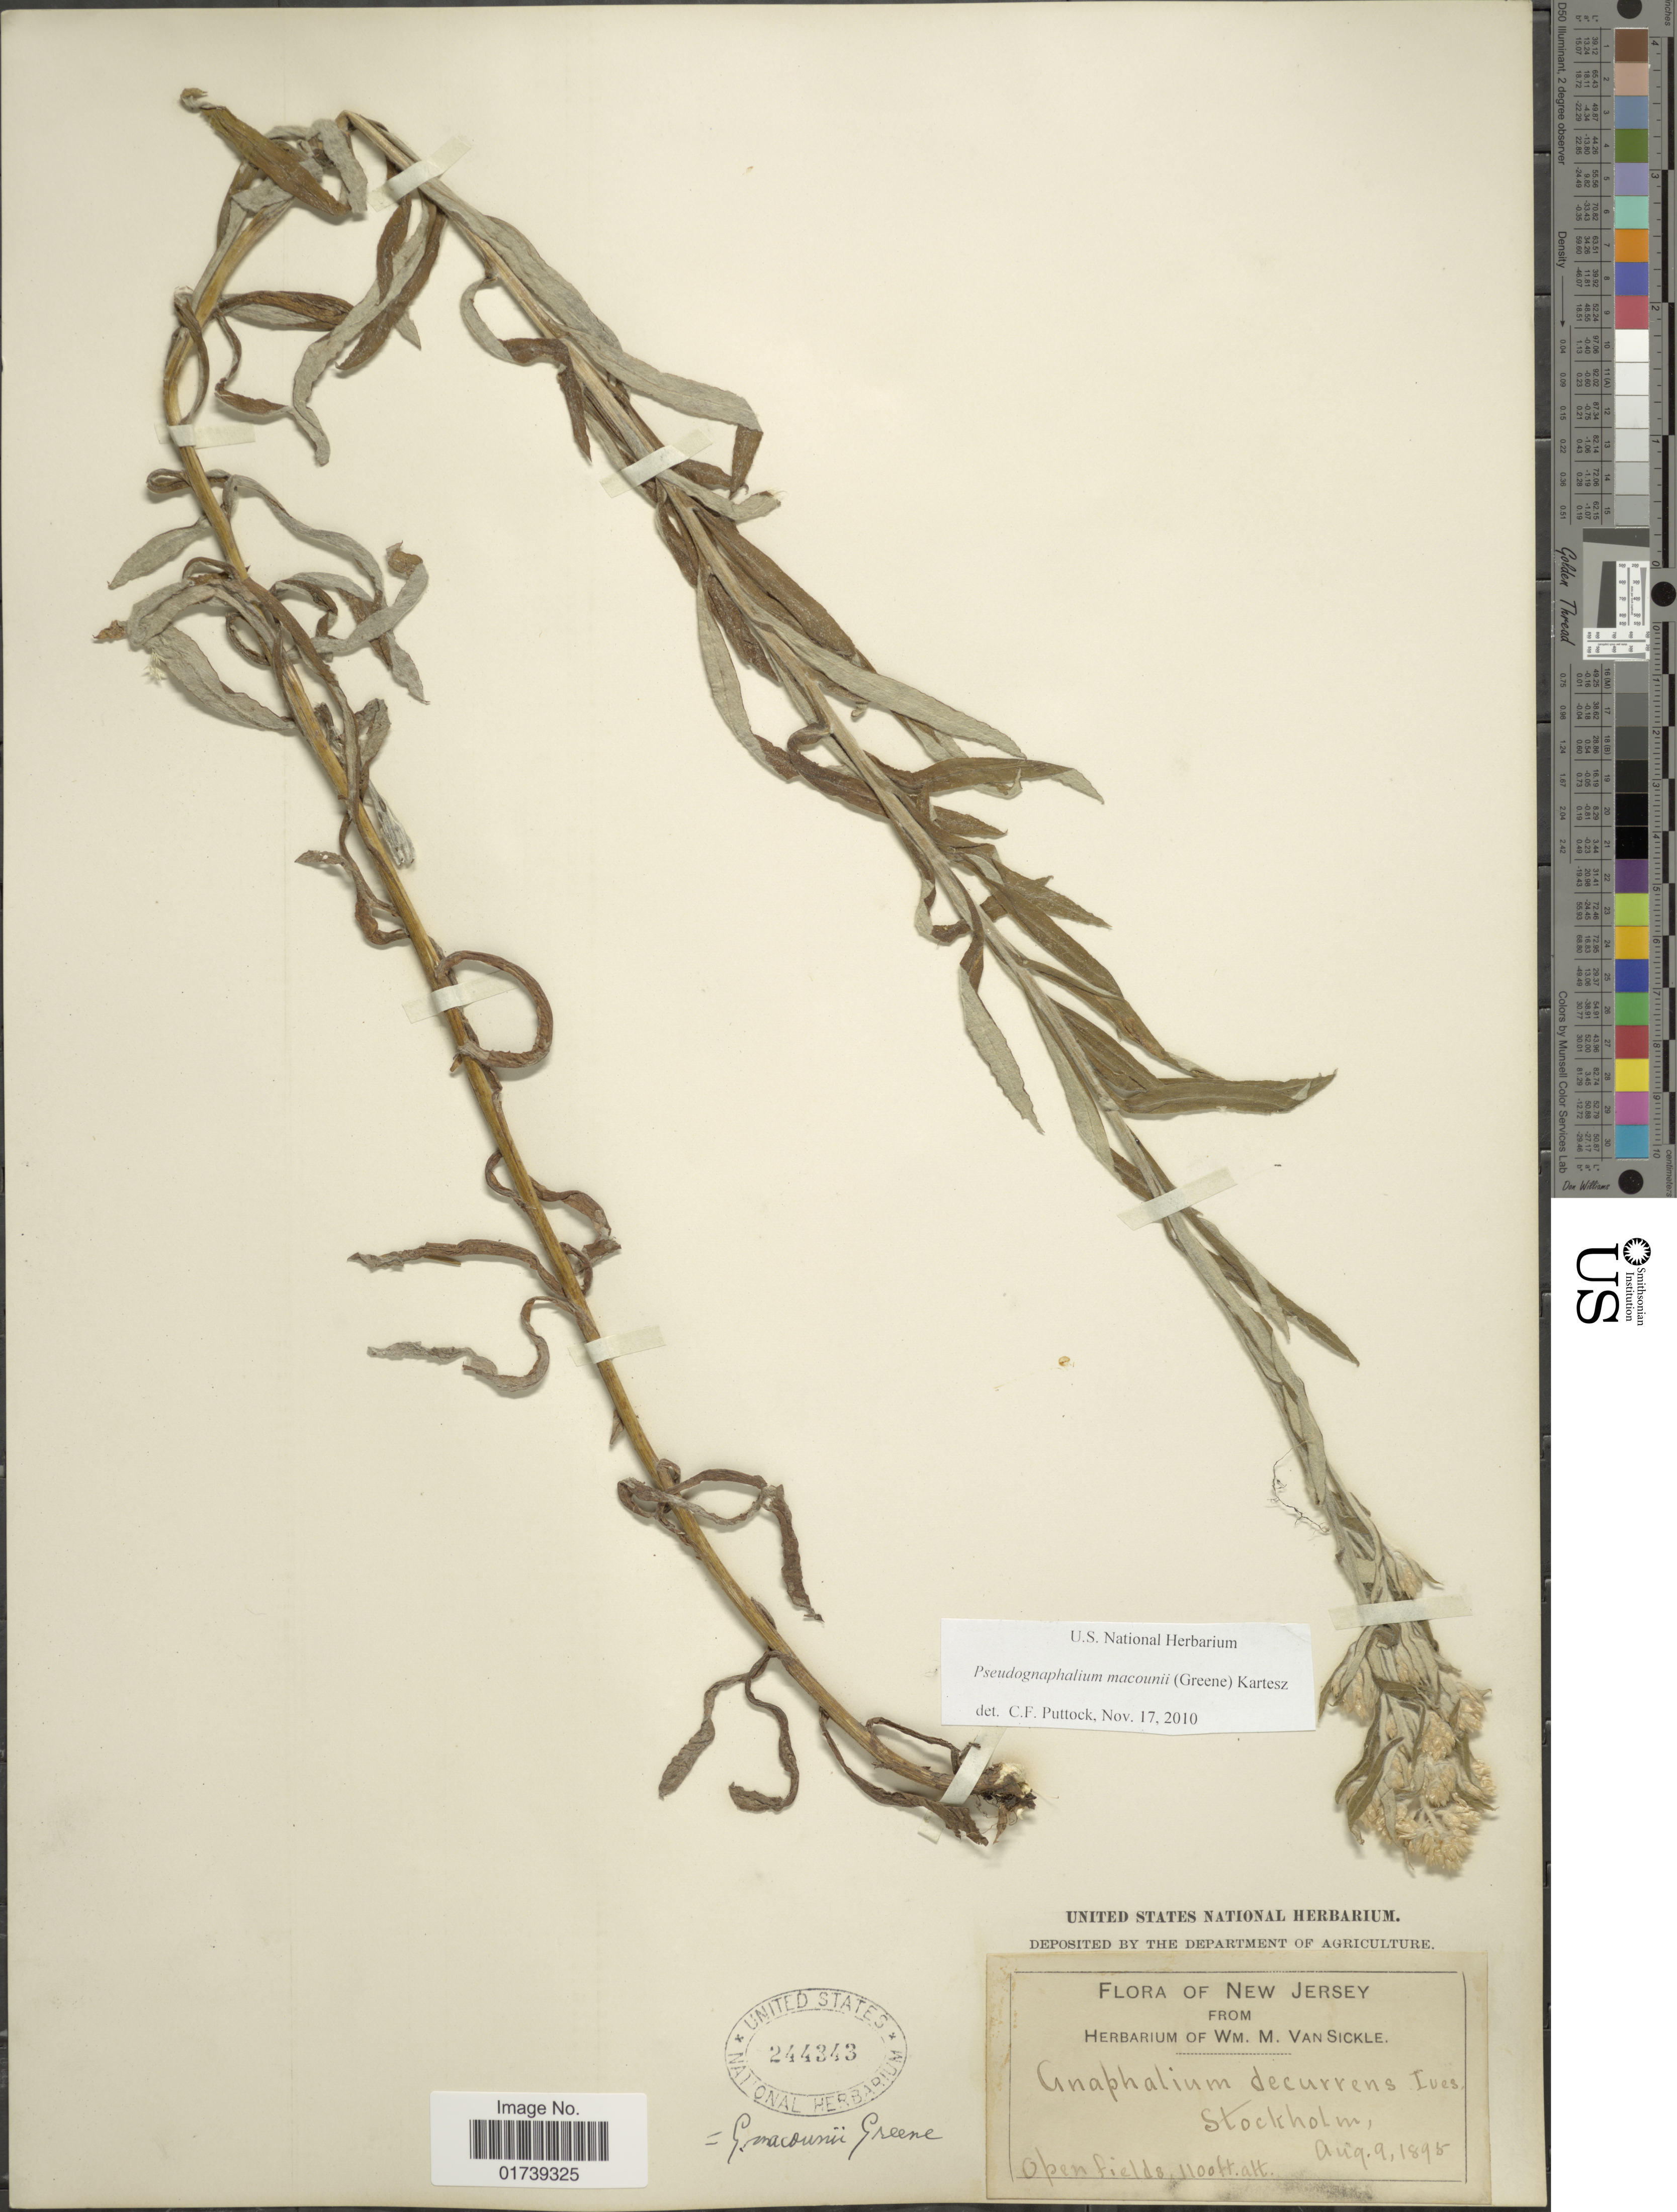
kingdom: Plantae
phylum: Tracheophyta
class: Magnoliopsida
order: Asterales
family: Asteraceae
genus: Pseudognaphalium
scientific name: Pseudognaphalium macounii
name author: (Greene) Kartesz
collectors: ex herb. Wm. M. Van Sickle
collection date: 1895-08-09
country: United States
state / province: New Jersey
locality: Stockholm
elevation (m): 335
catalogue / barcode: US 244343